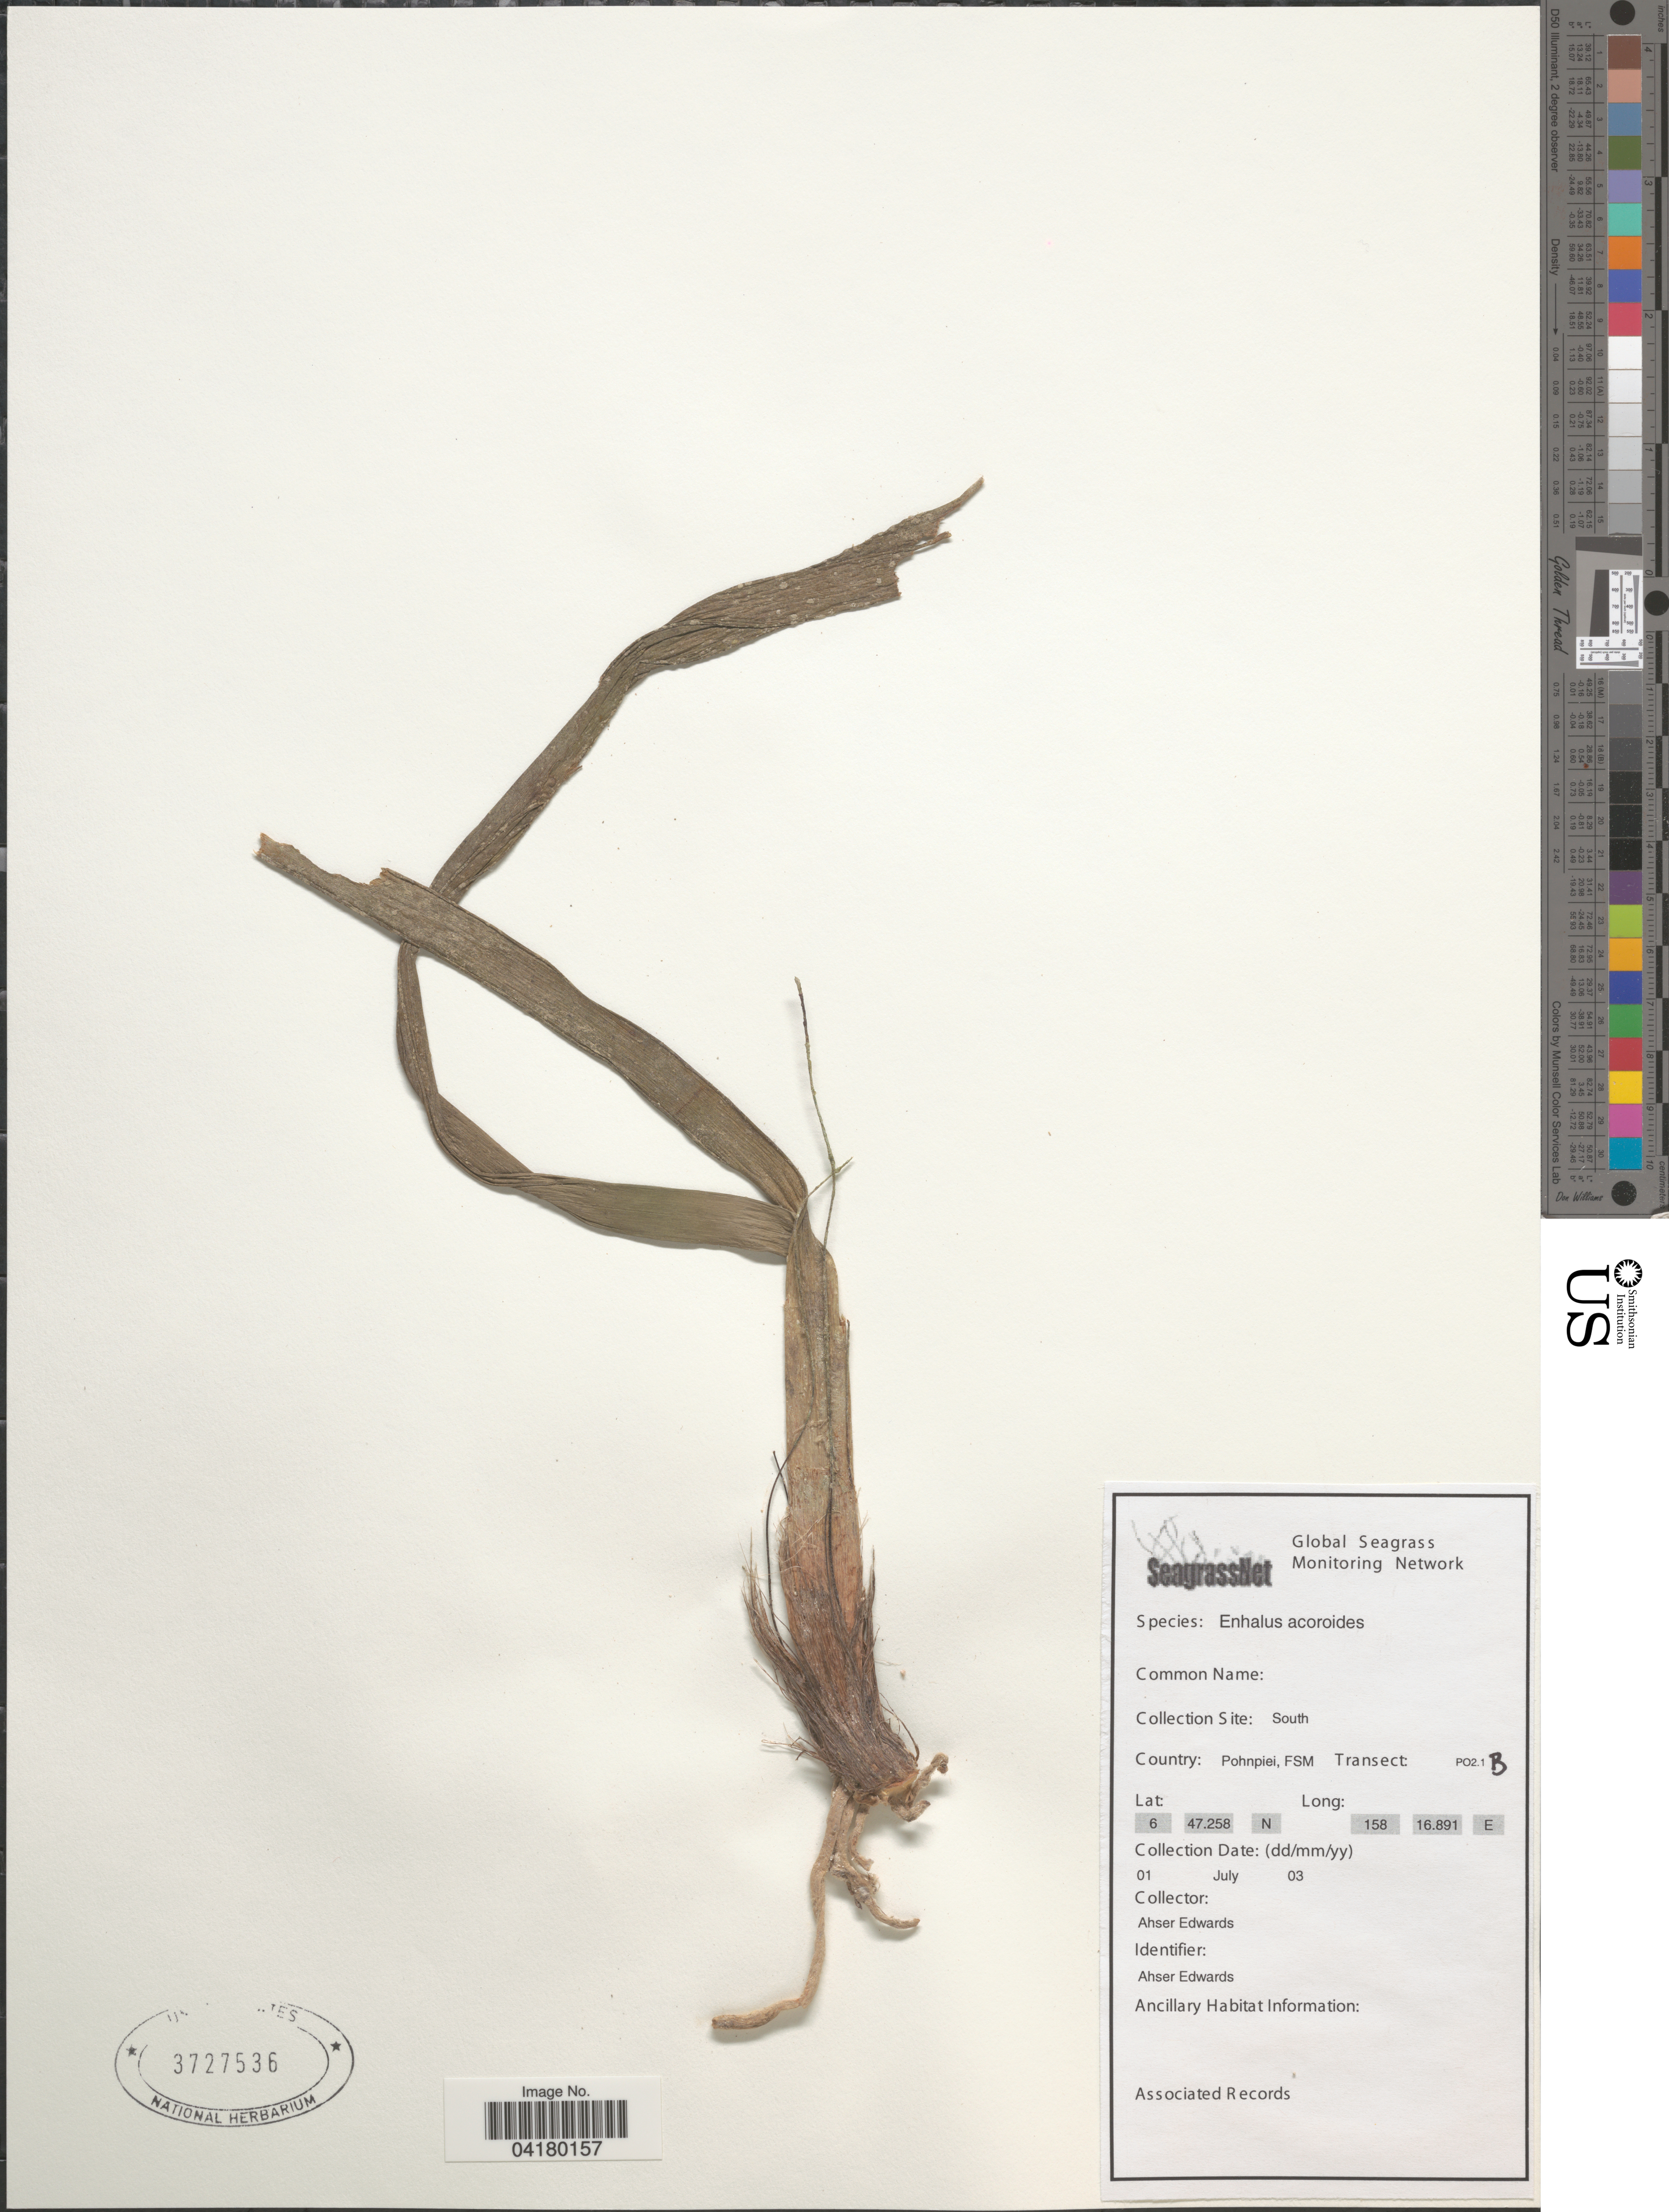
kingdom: Plantae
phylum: Tracheophyta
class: Liliopsida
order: Alismatales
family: Hydrocharitaceae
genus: Enhalus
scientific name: Enhalus acoroides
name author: (L. f.) Royle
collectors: A. Edwards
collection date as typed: Transcribed d/m/y: 1/7/3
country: Micronesia, Federated States of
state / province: Pohnpei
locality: Collection Site: South. Country: Pohnpiei, FSM. Transect: PO2.1B.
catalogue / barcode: US 3727536